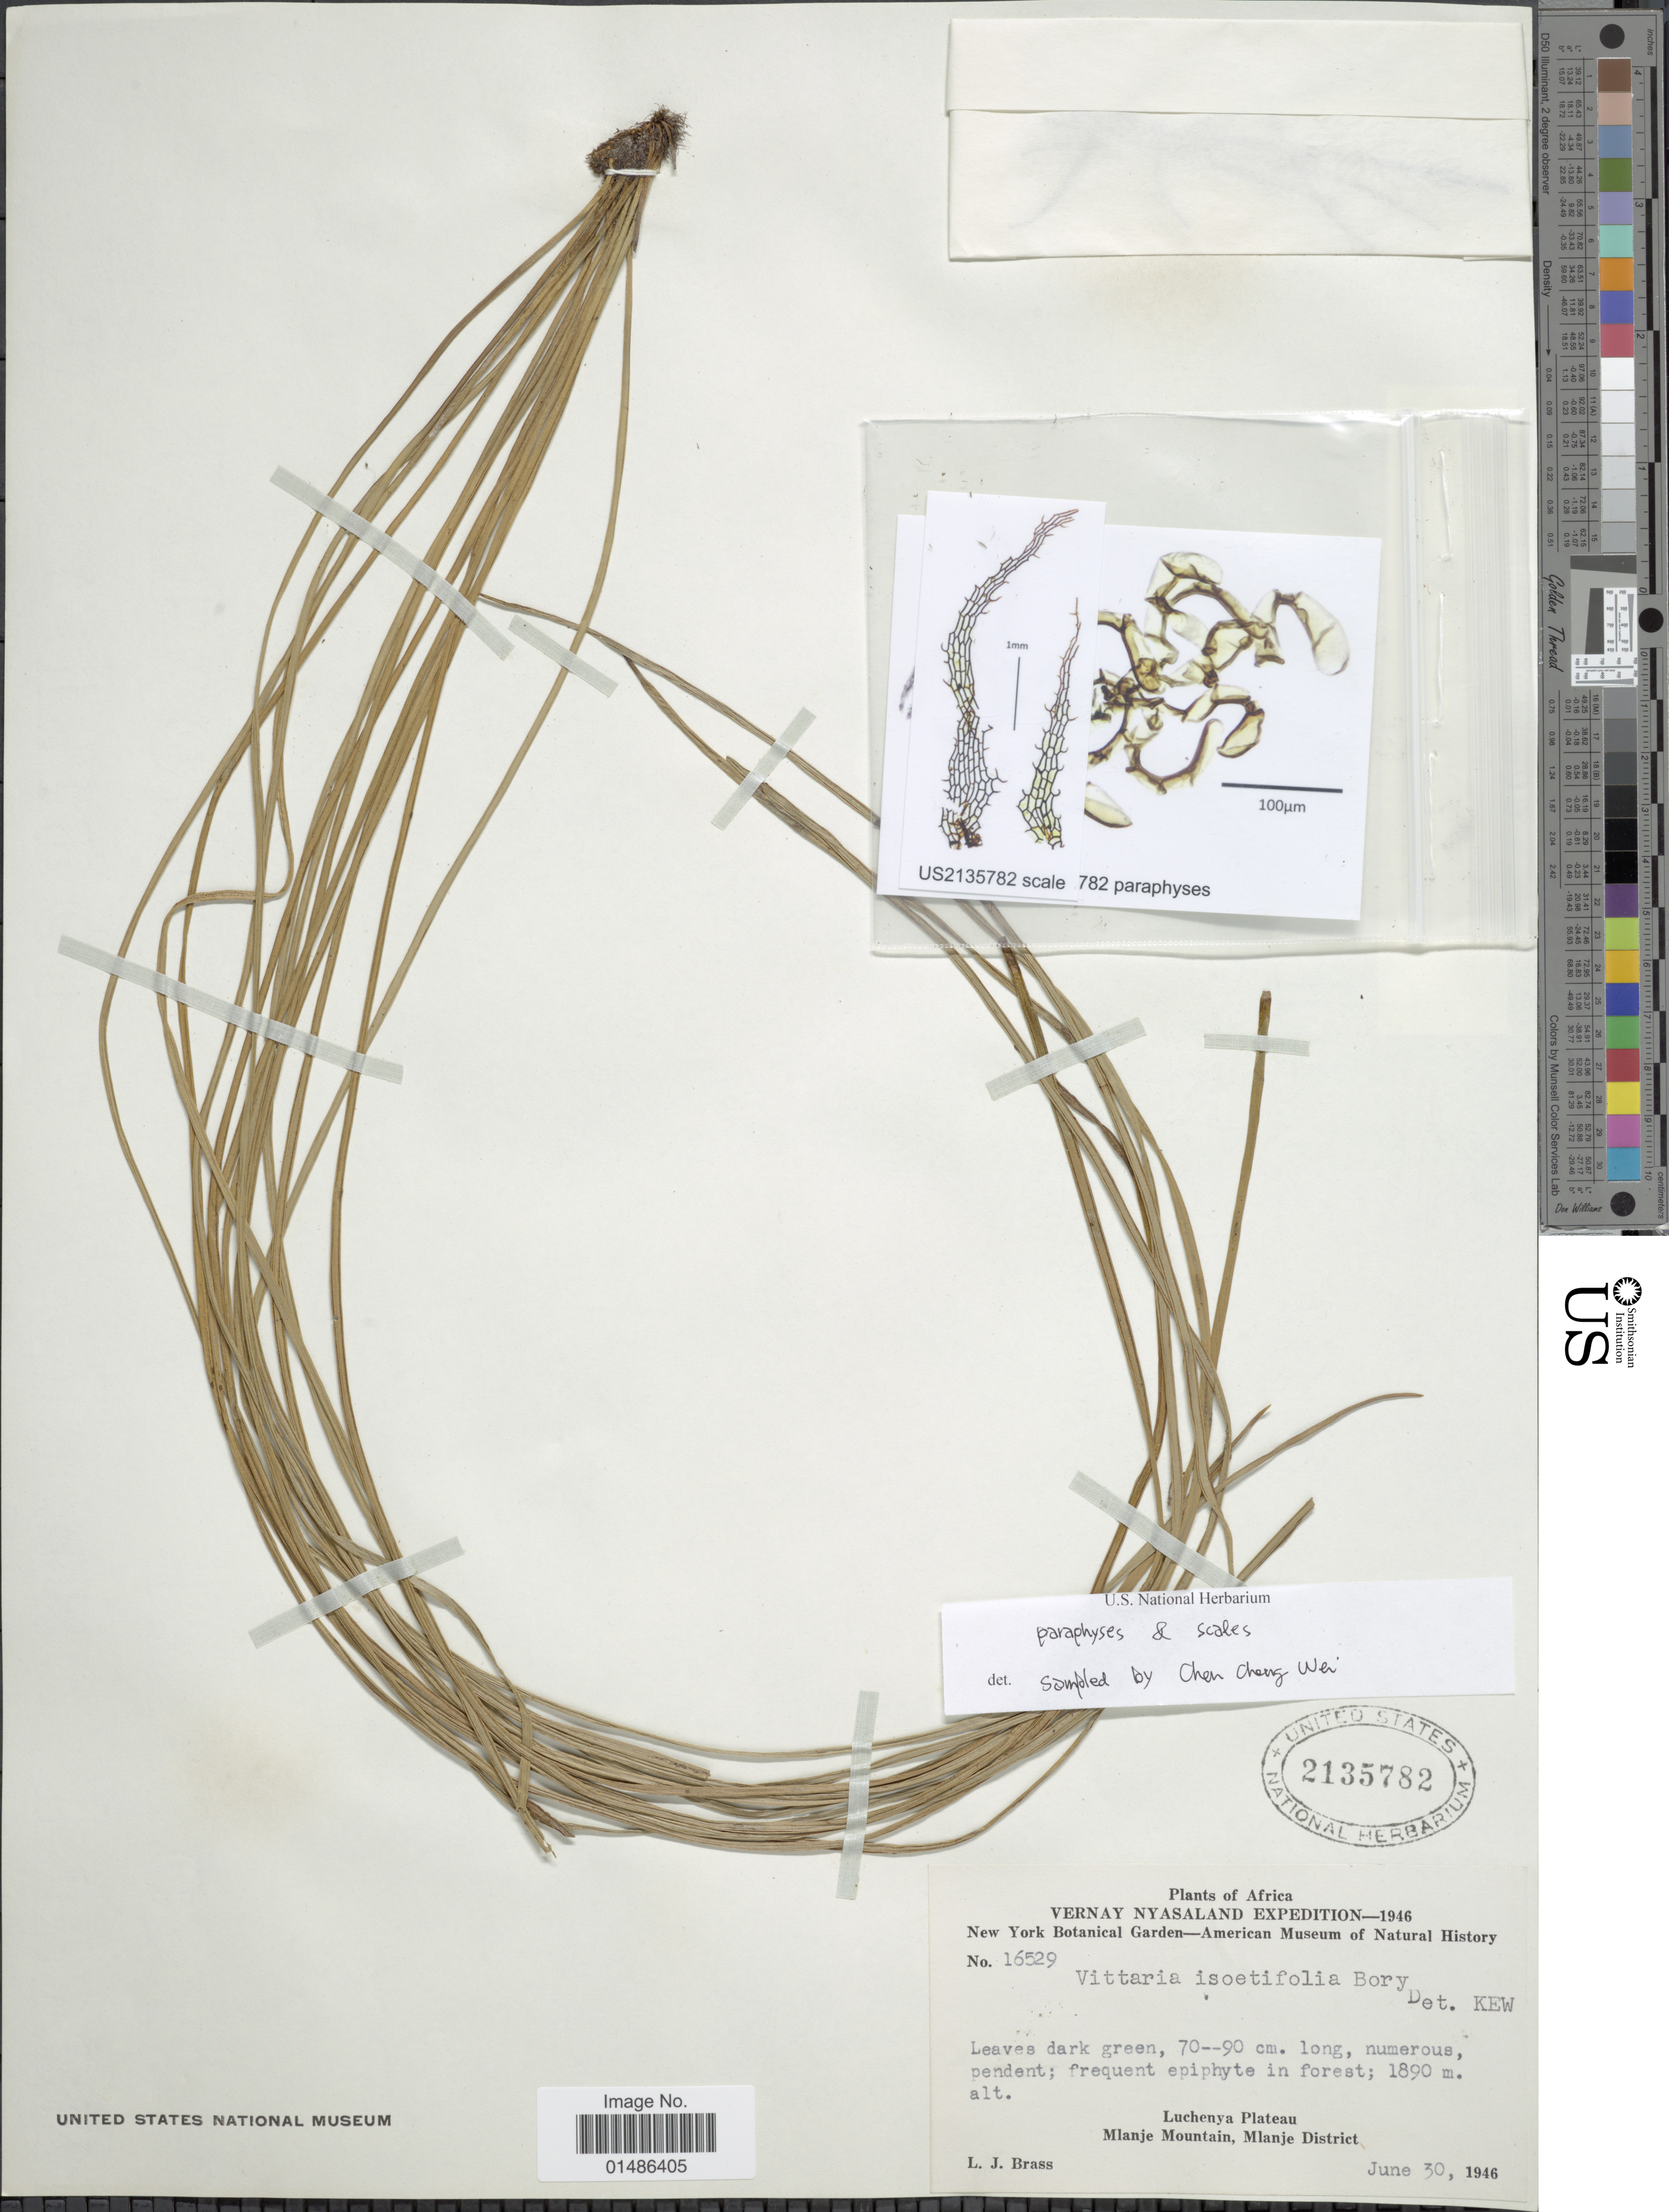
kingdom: Plantae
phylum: Tracheophyta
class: Polypodiopsida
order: Polypodiales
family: Pteridaceae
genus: Haplopteris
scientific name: Haplopteris isoetifolia comb. in ed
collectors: L. J. Brass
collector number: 16529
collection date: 1946-06-30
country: Malawi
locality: Africa. Vernay Nyasaland. Luchenya Plateau. Mlanje Mountain, Mlanje District.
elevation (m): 1890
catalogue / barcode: US 2135782